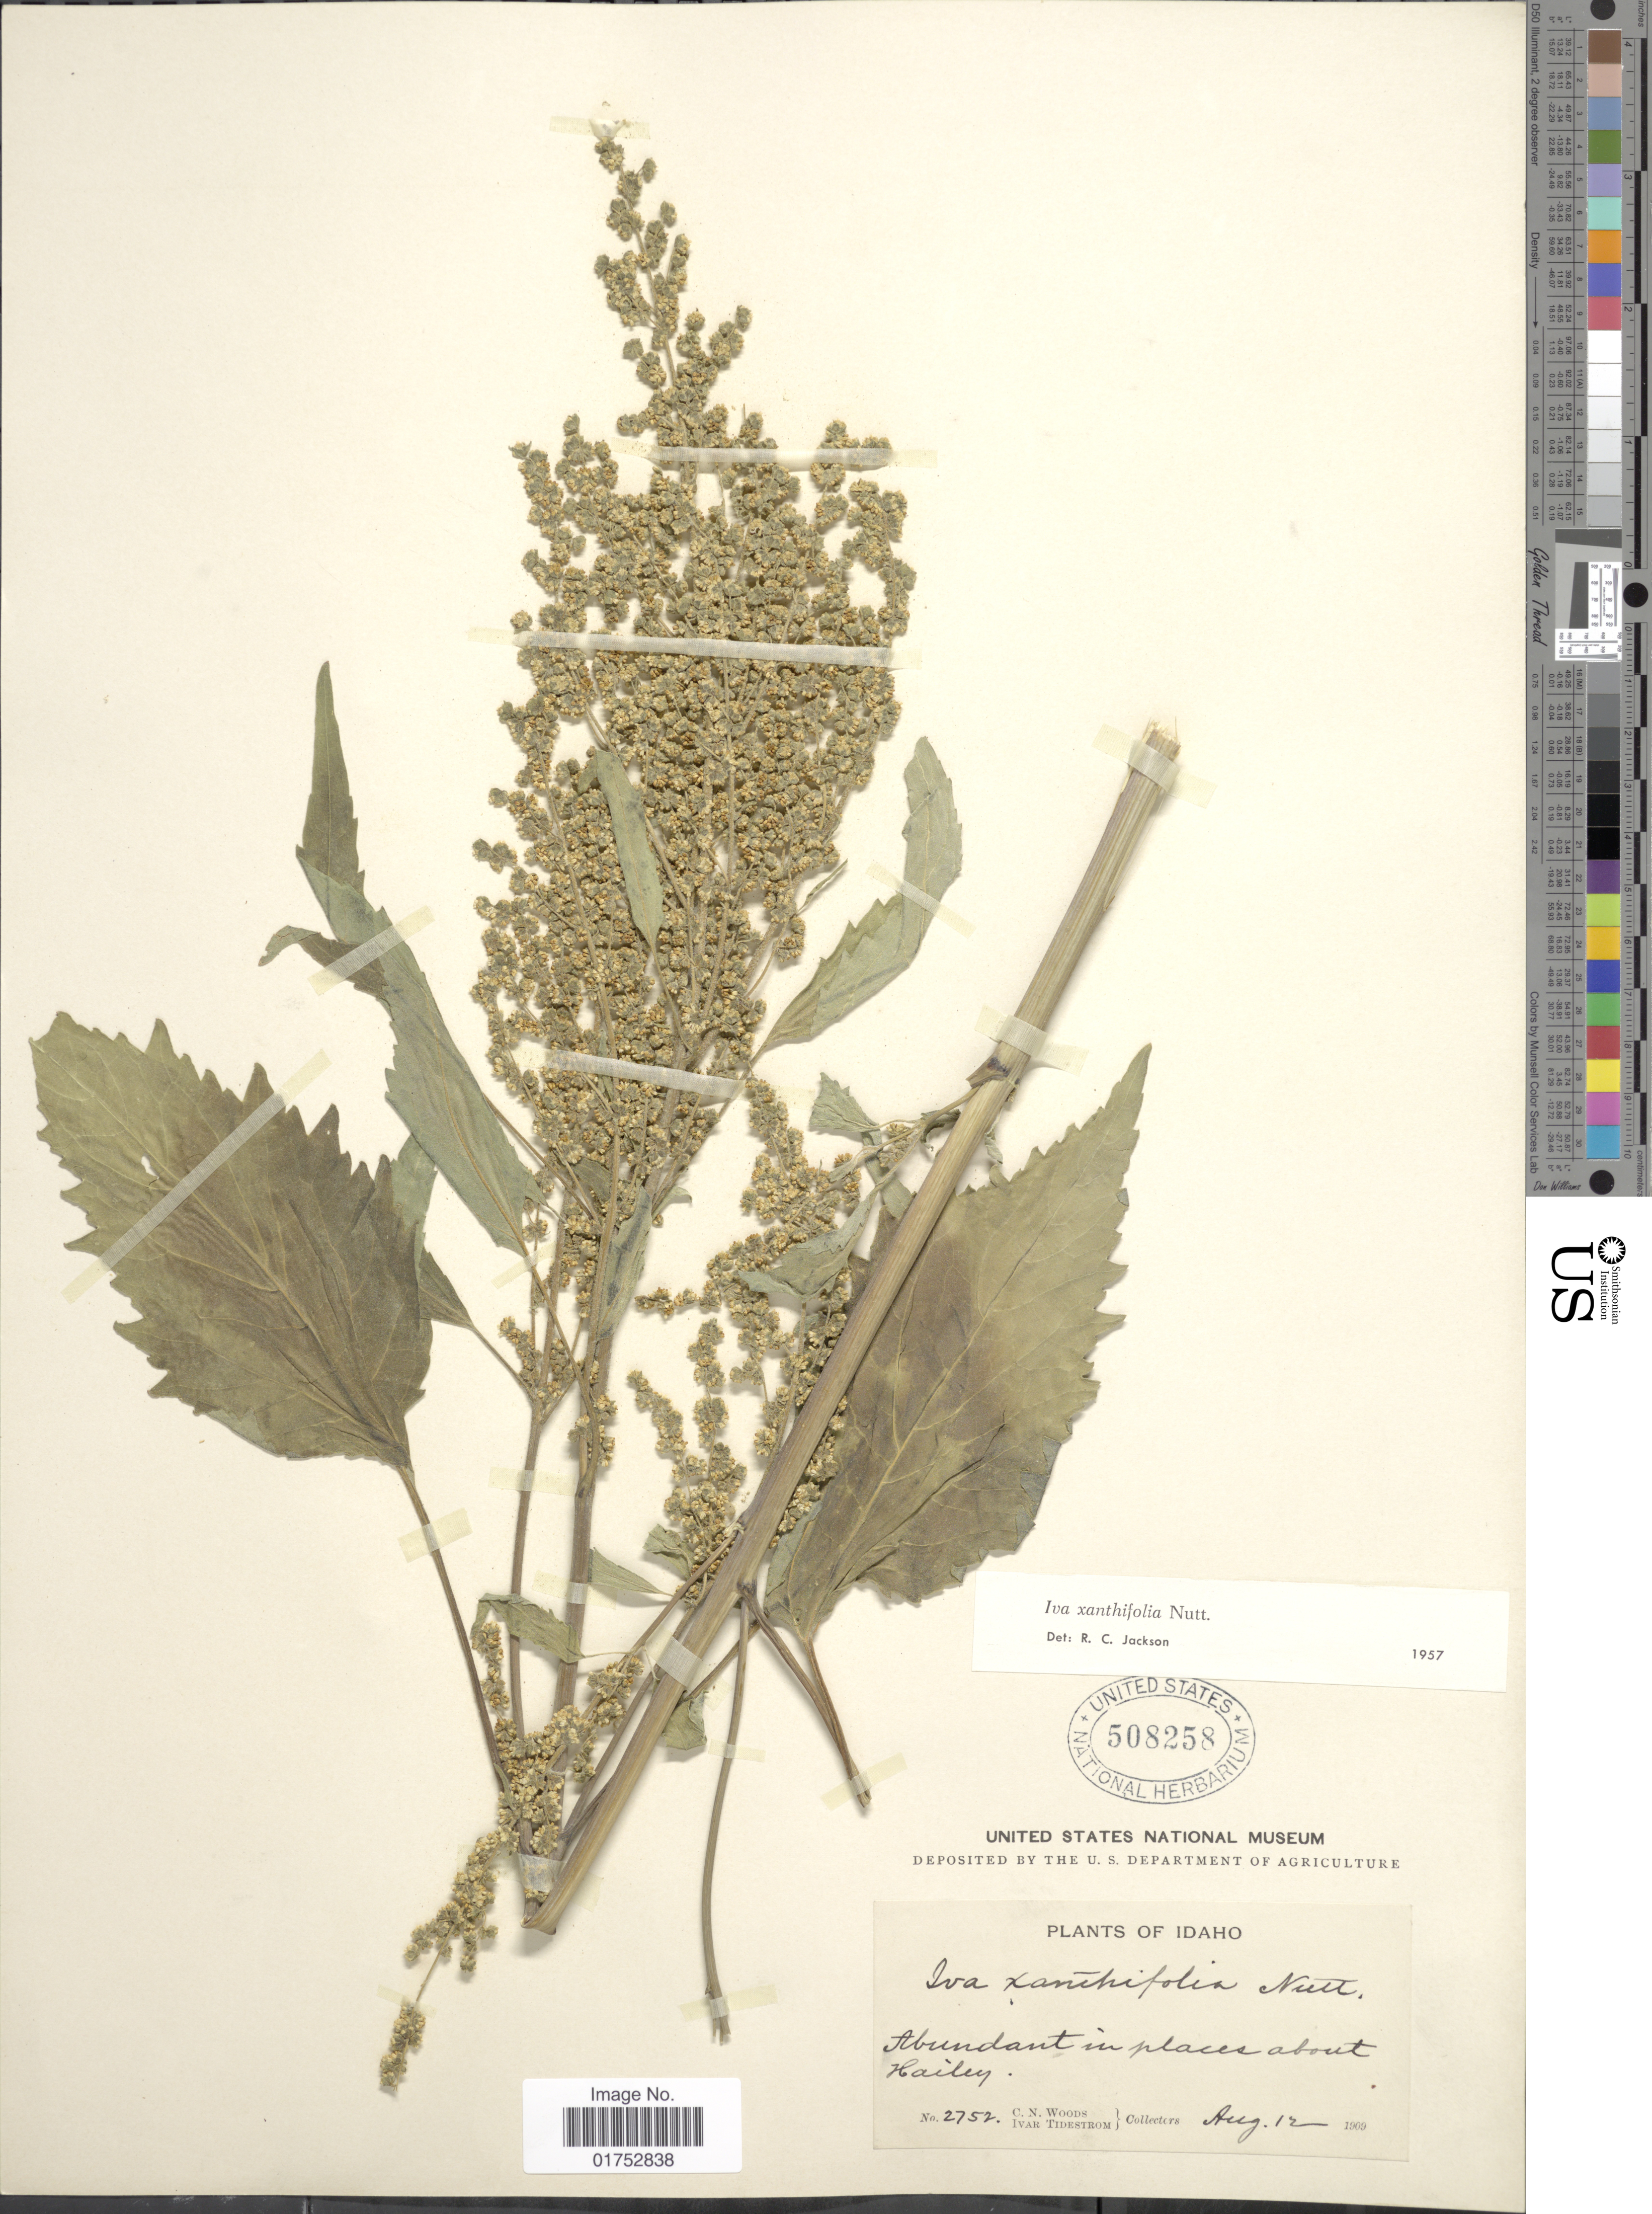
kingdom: Plantae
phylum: Tracheophyta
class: Magnoliopsida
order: Asterales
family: Asteraceae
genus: Iva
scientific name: Iva xanthifolia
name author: Nutt.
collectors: C. Woods & I. F. Tidestrom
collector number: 2752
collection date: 1909-08-12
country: United States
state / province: Idaho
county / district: Blaine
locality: About Hailey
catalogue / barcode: US 508258